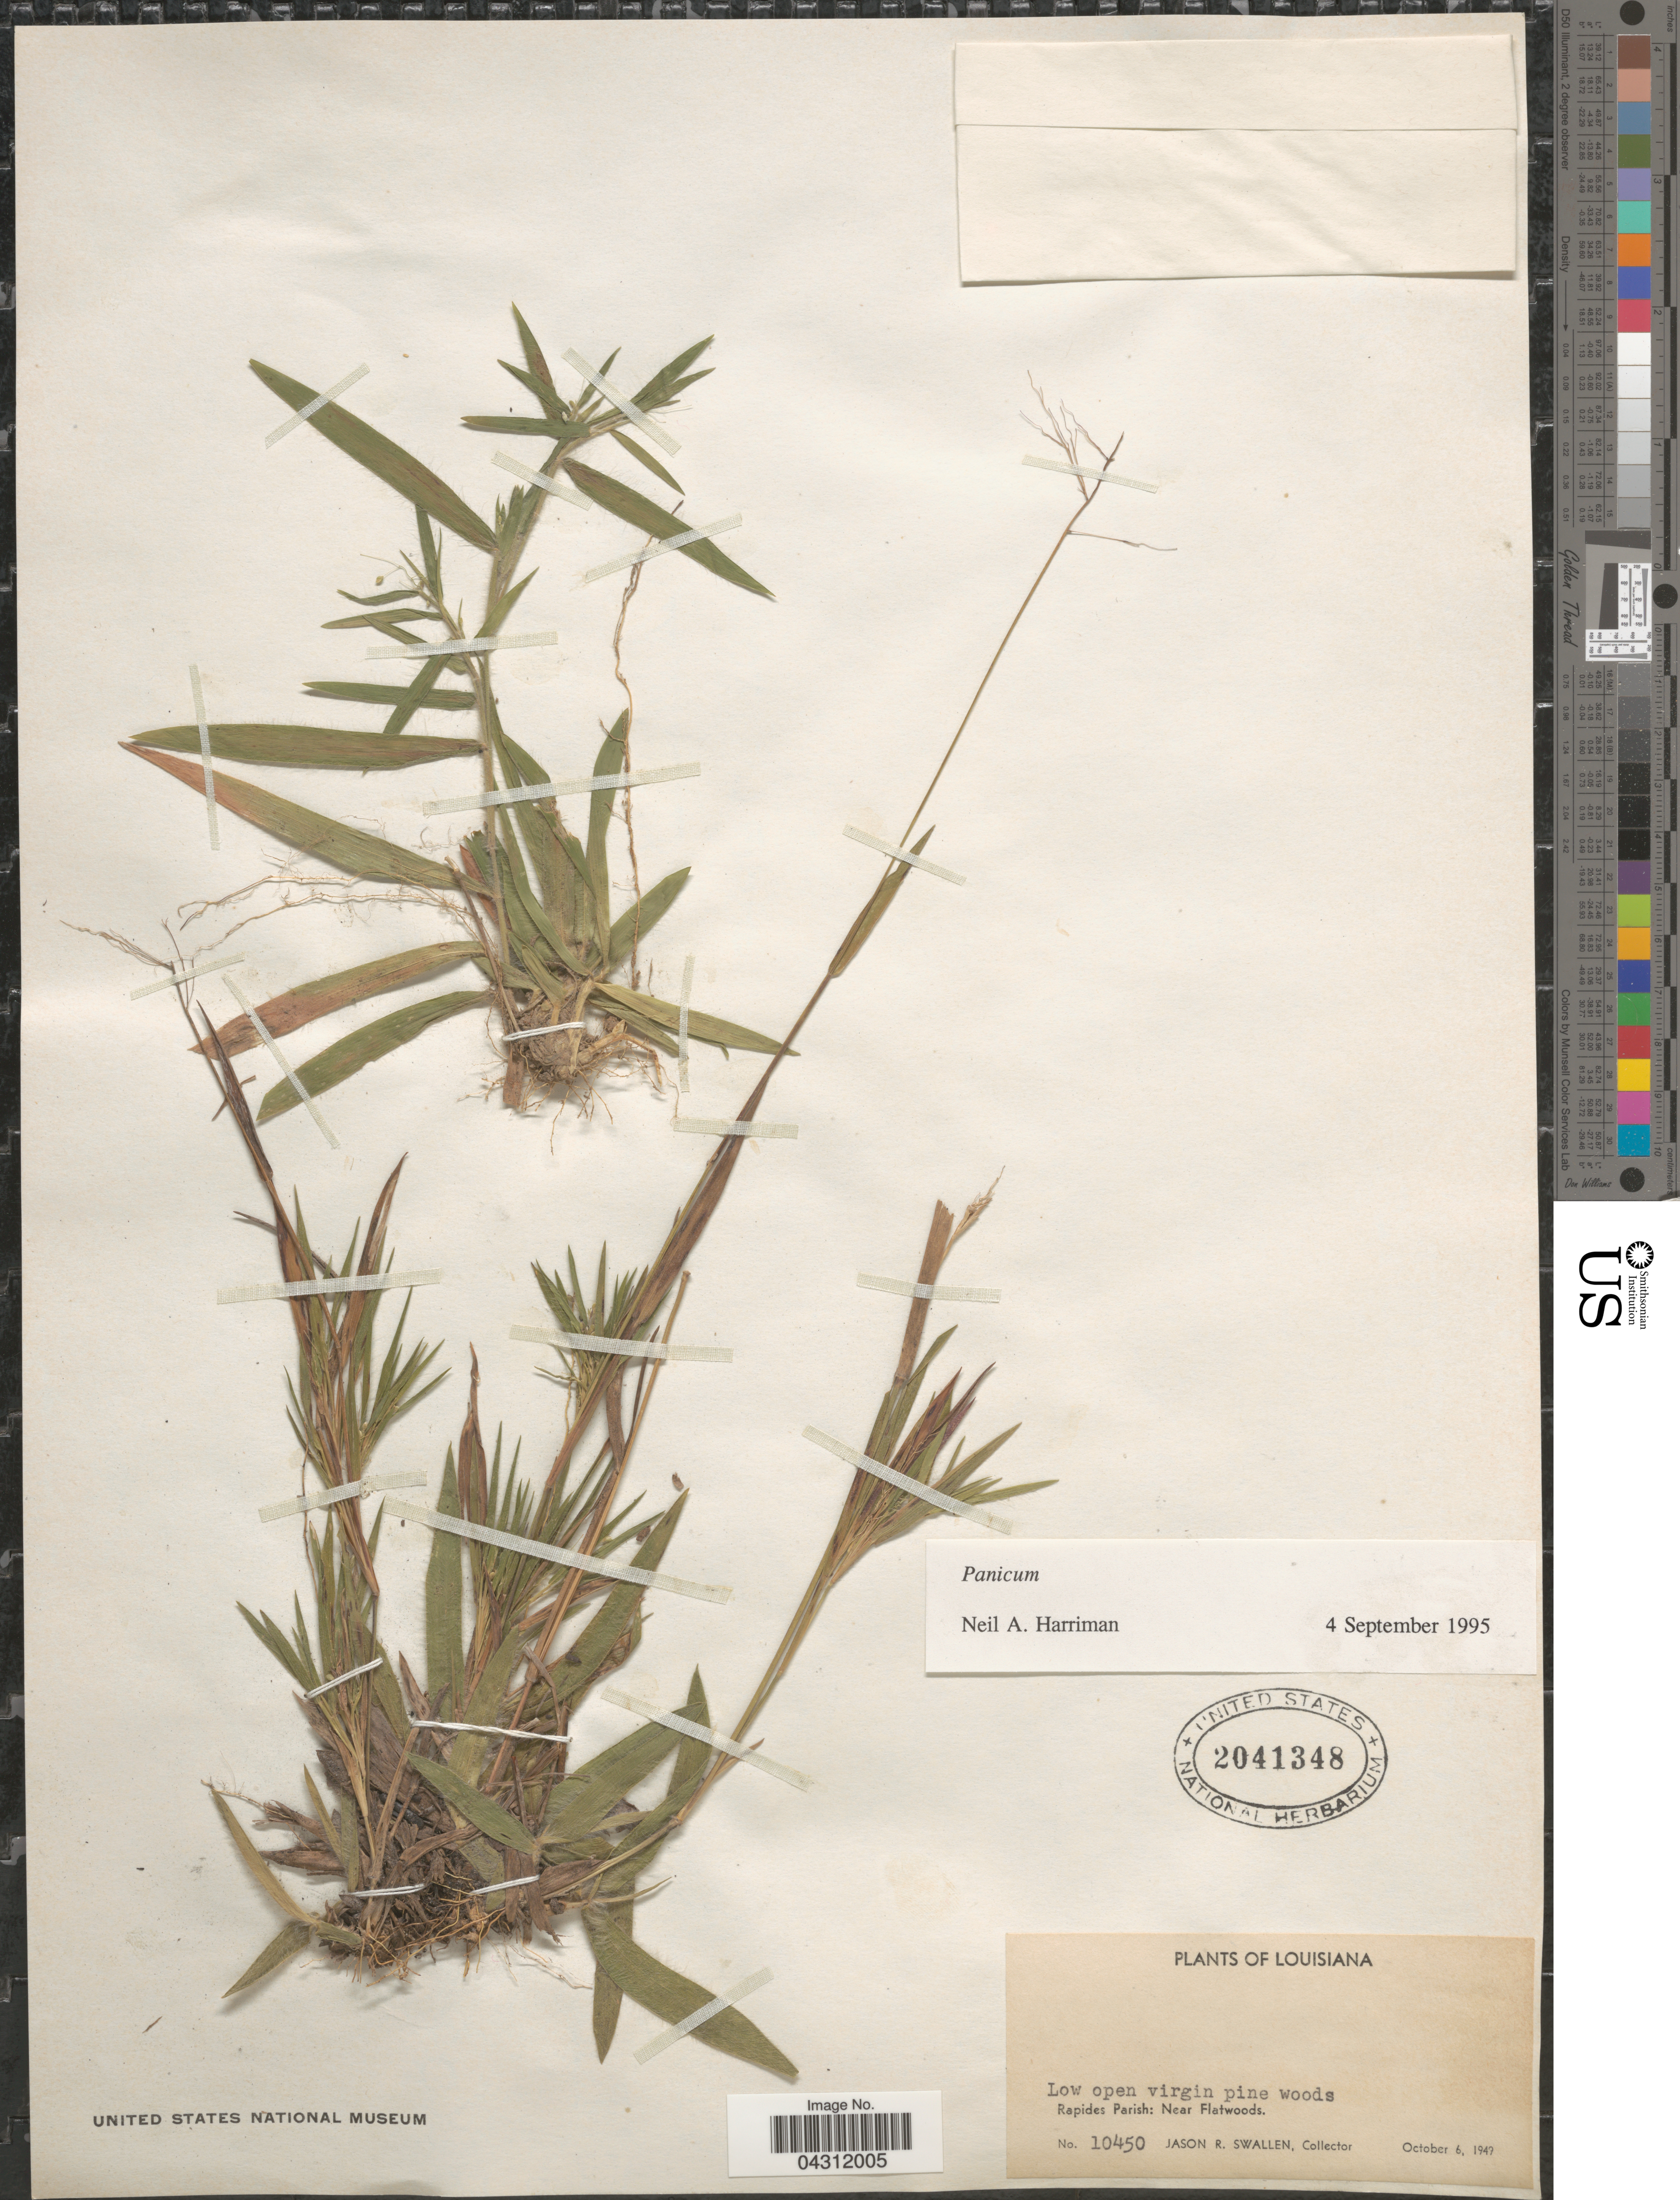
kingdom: Plantae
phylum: Tracheophyta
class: Liliopsida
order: Poales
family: Poaceae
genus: Panicum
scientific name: Panicum sp.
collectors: J. R. Swallen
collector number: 10450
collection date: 1949-10-06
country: United States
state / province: Louisiana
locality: Rapides Parish: Near Flatwoods.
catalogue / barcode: US 2041348